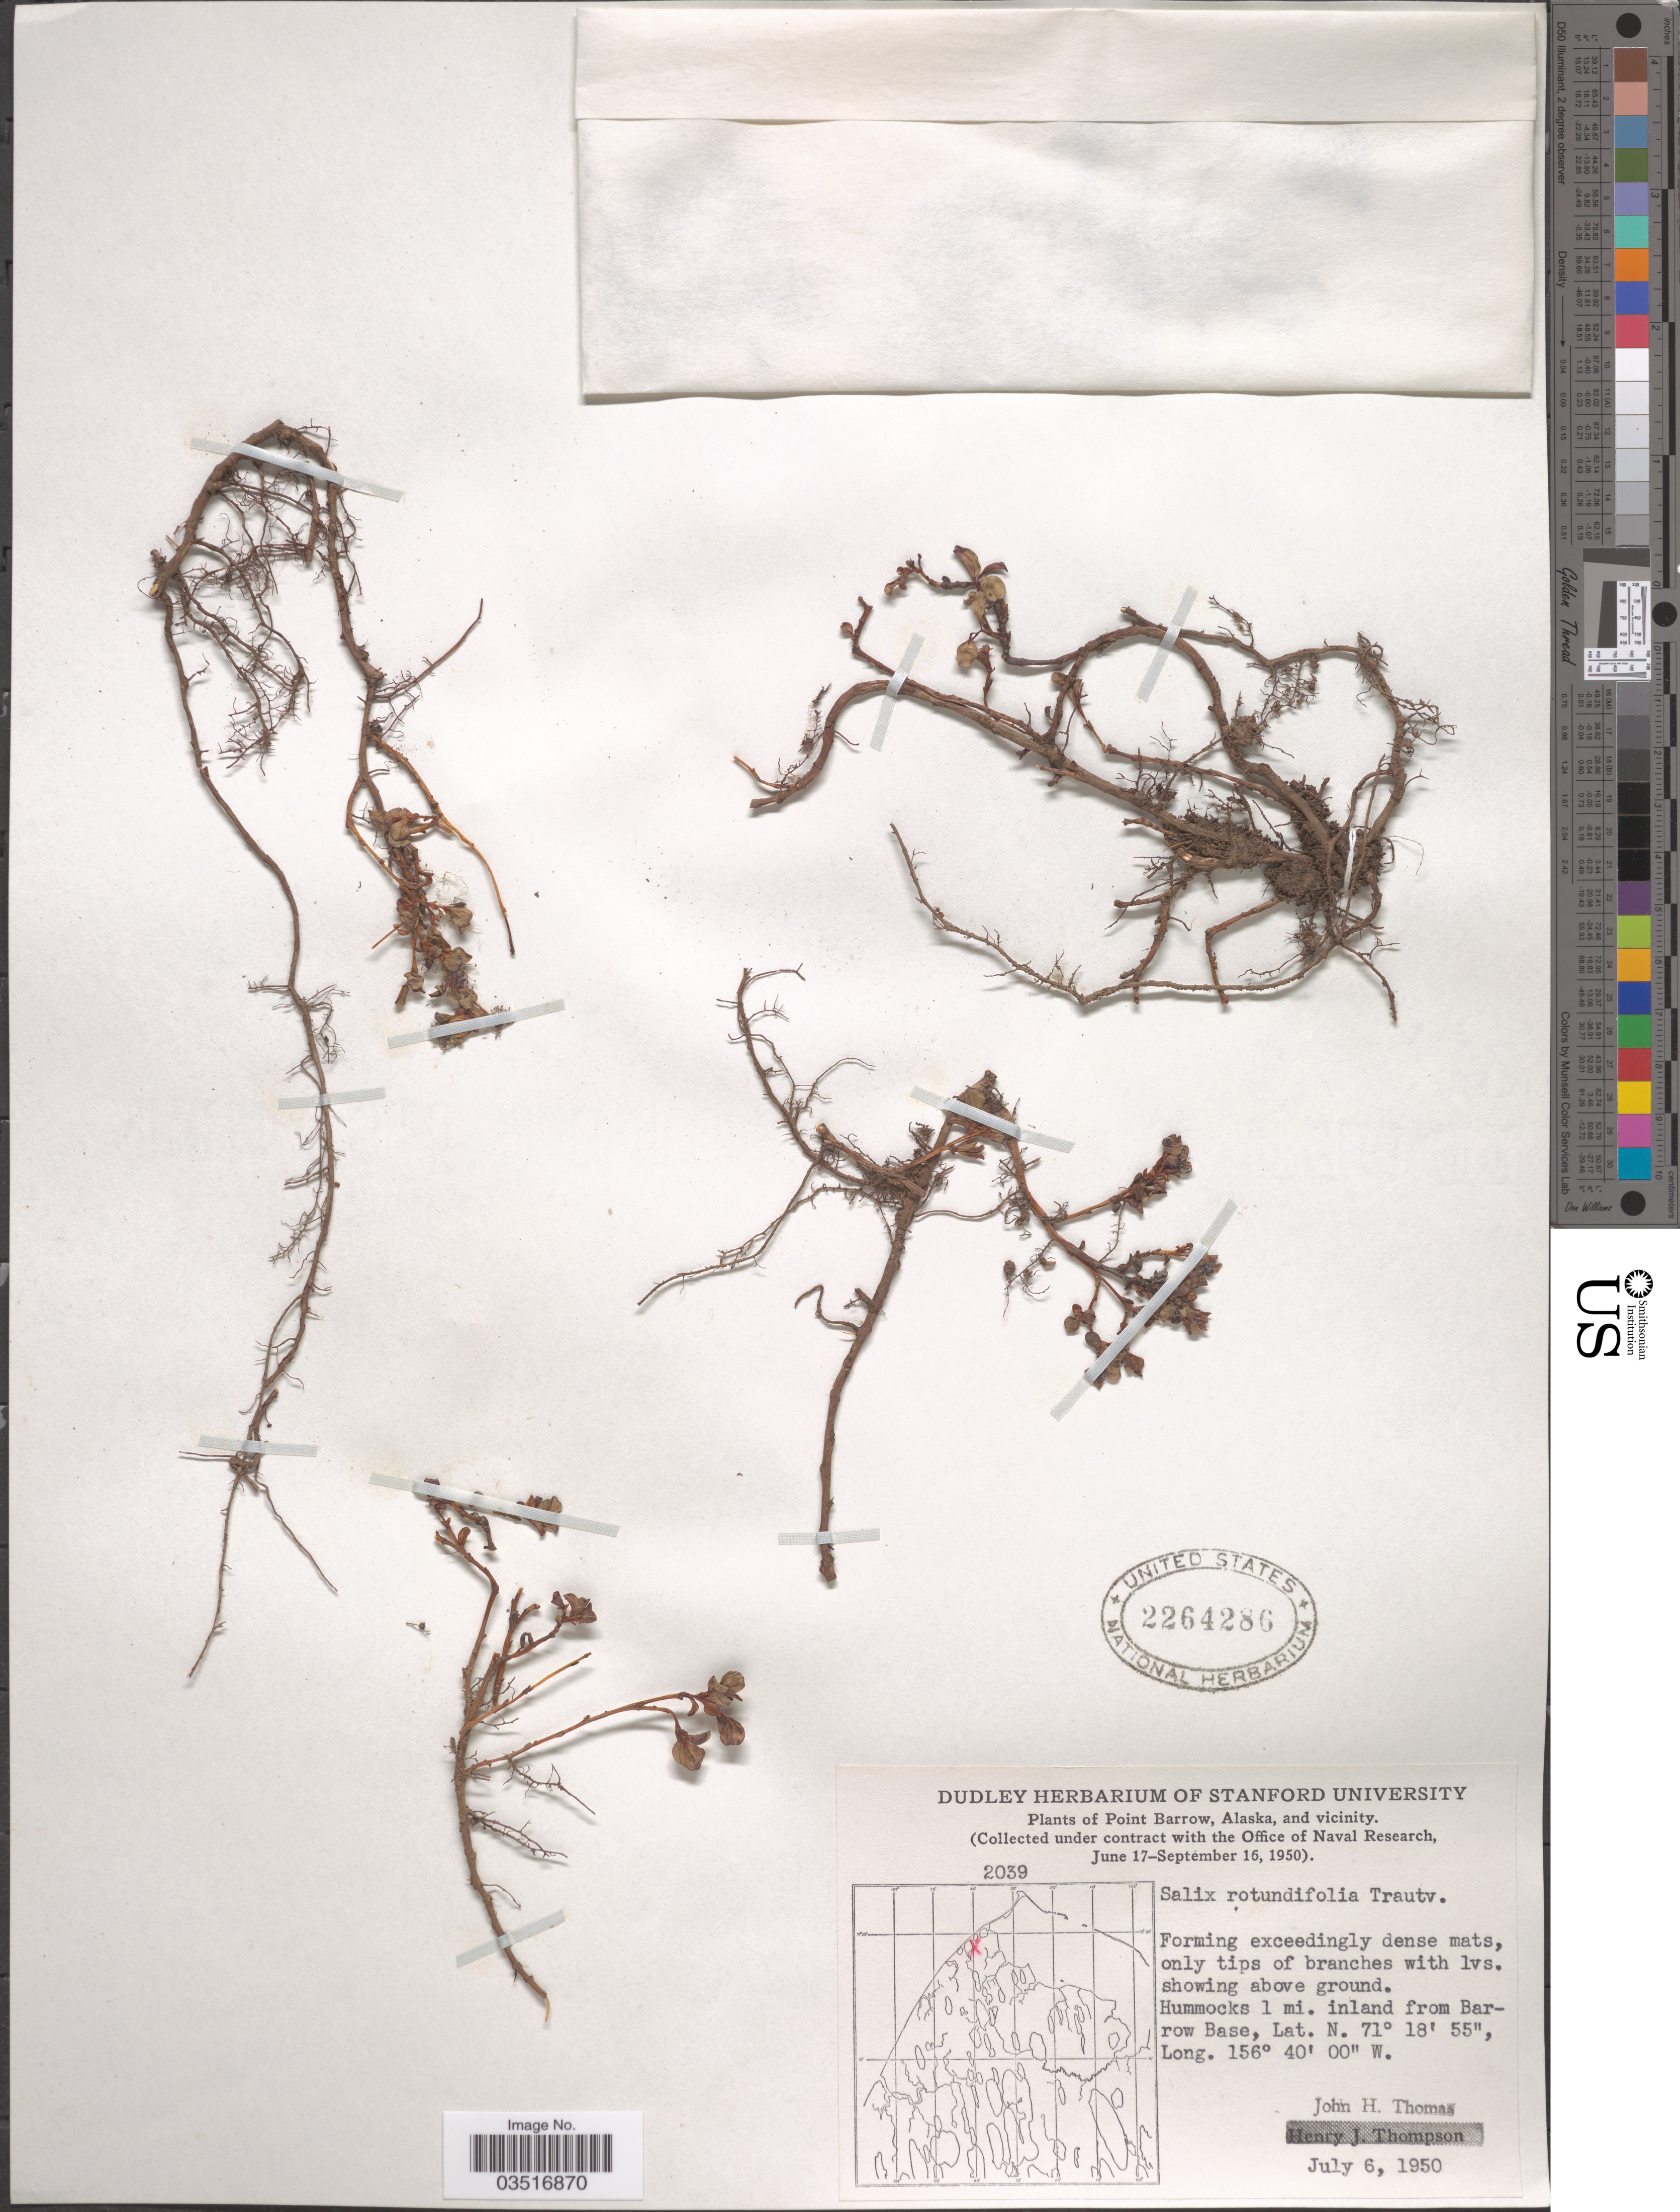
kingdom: Plantae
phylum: Tracheophyta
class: Magnoliopsida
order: Malpighiales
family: Salicaceae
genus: Salix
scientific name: Salix rotundifolia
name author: Trautv.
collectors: J. H. Thomas & H. Thompson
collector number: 2039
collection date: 1950-07-06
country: United States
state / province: Alaska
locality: Point Barrow, Alaska, and vicinity. Hummocks 1 mi. inland from Barrow Base.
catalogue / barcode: US 2264286